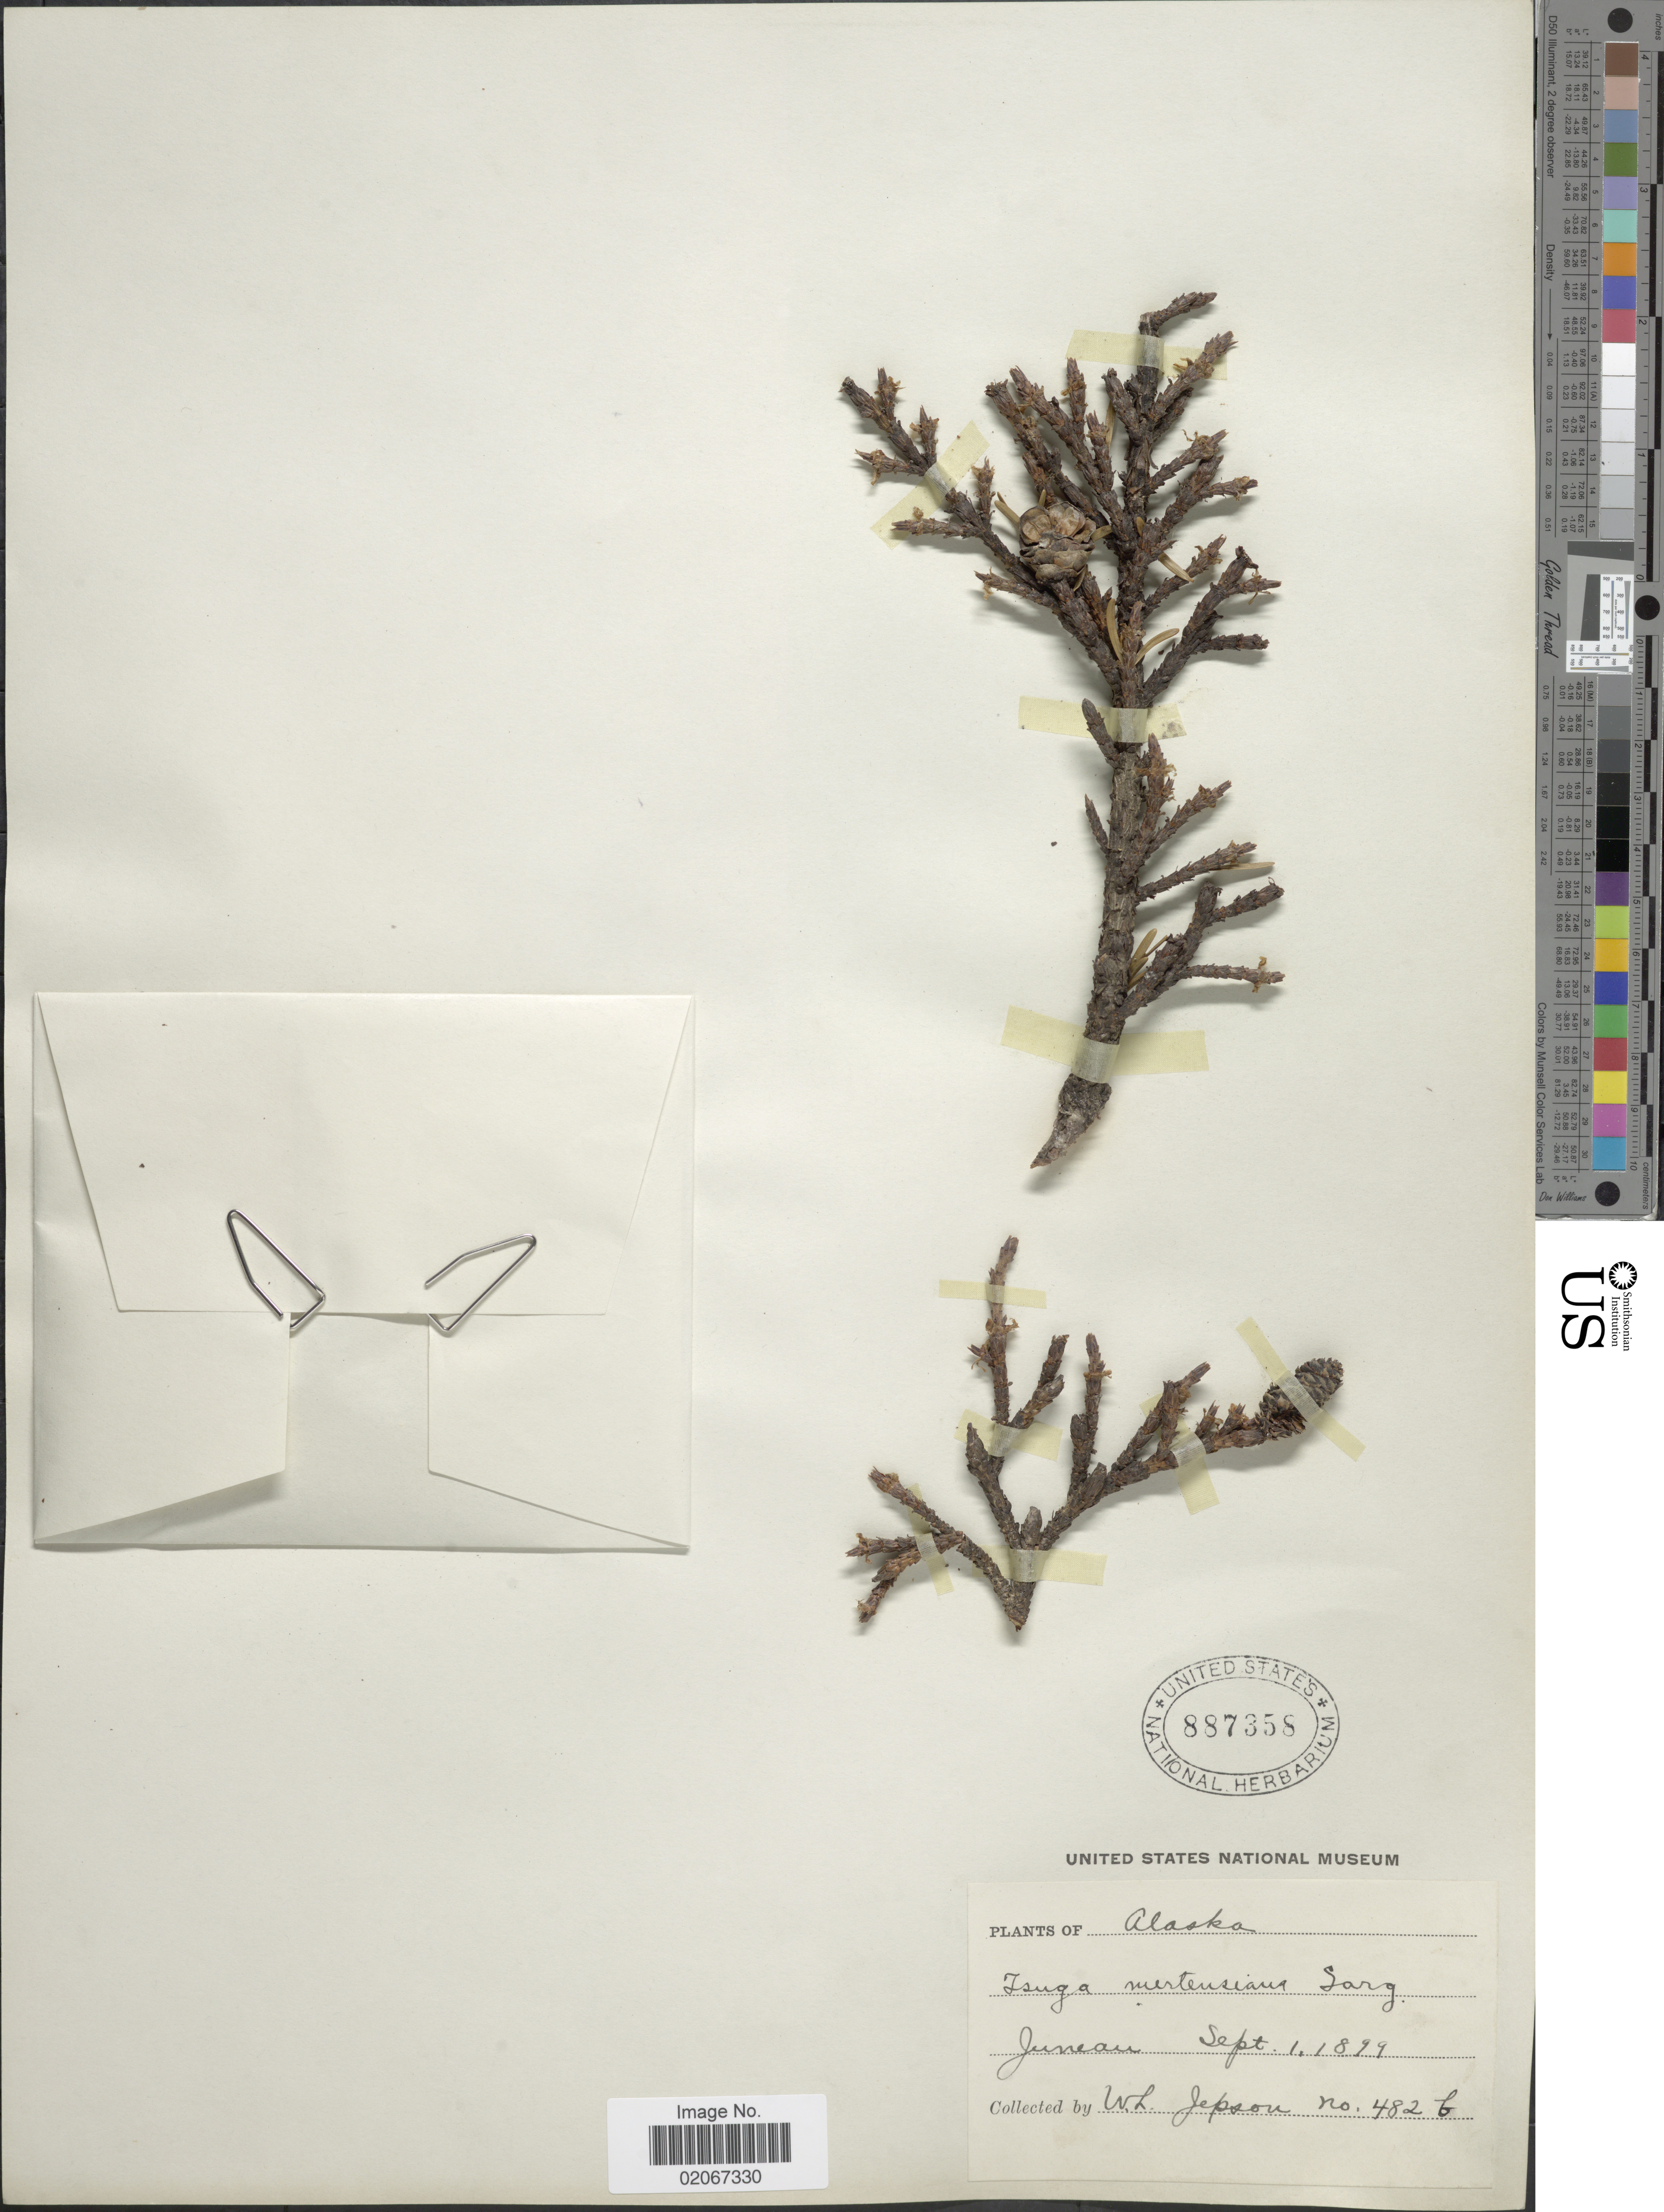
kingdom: Plantae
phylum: Tracheophyta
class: Pinopsida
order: Pinales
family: Pinaceae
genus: Tsuga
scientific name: Tsuga mertensiana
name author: (Bong.) Carrière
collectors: W. L. Jepson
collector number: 482b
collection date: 1899-09-01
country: United States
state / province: Alaska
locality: Juneau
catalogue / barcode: US 887358